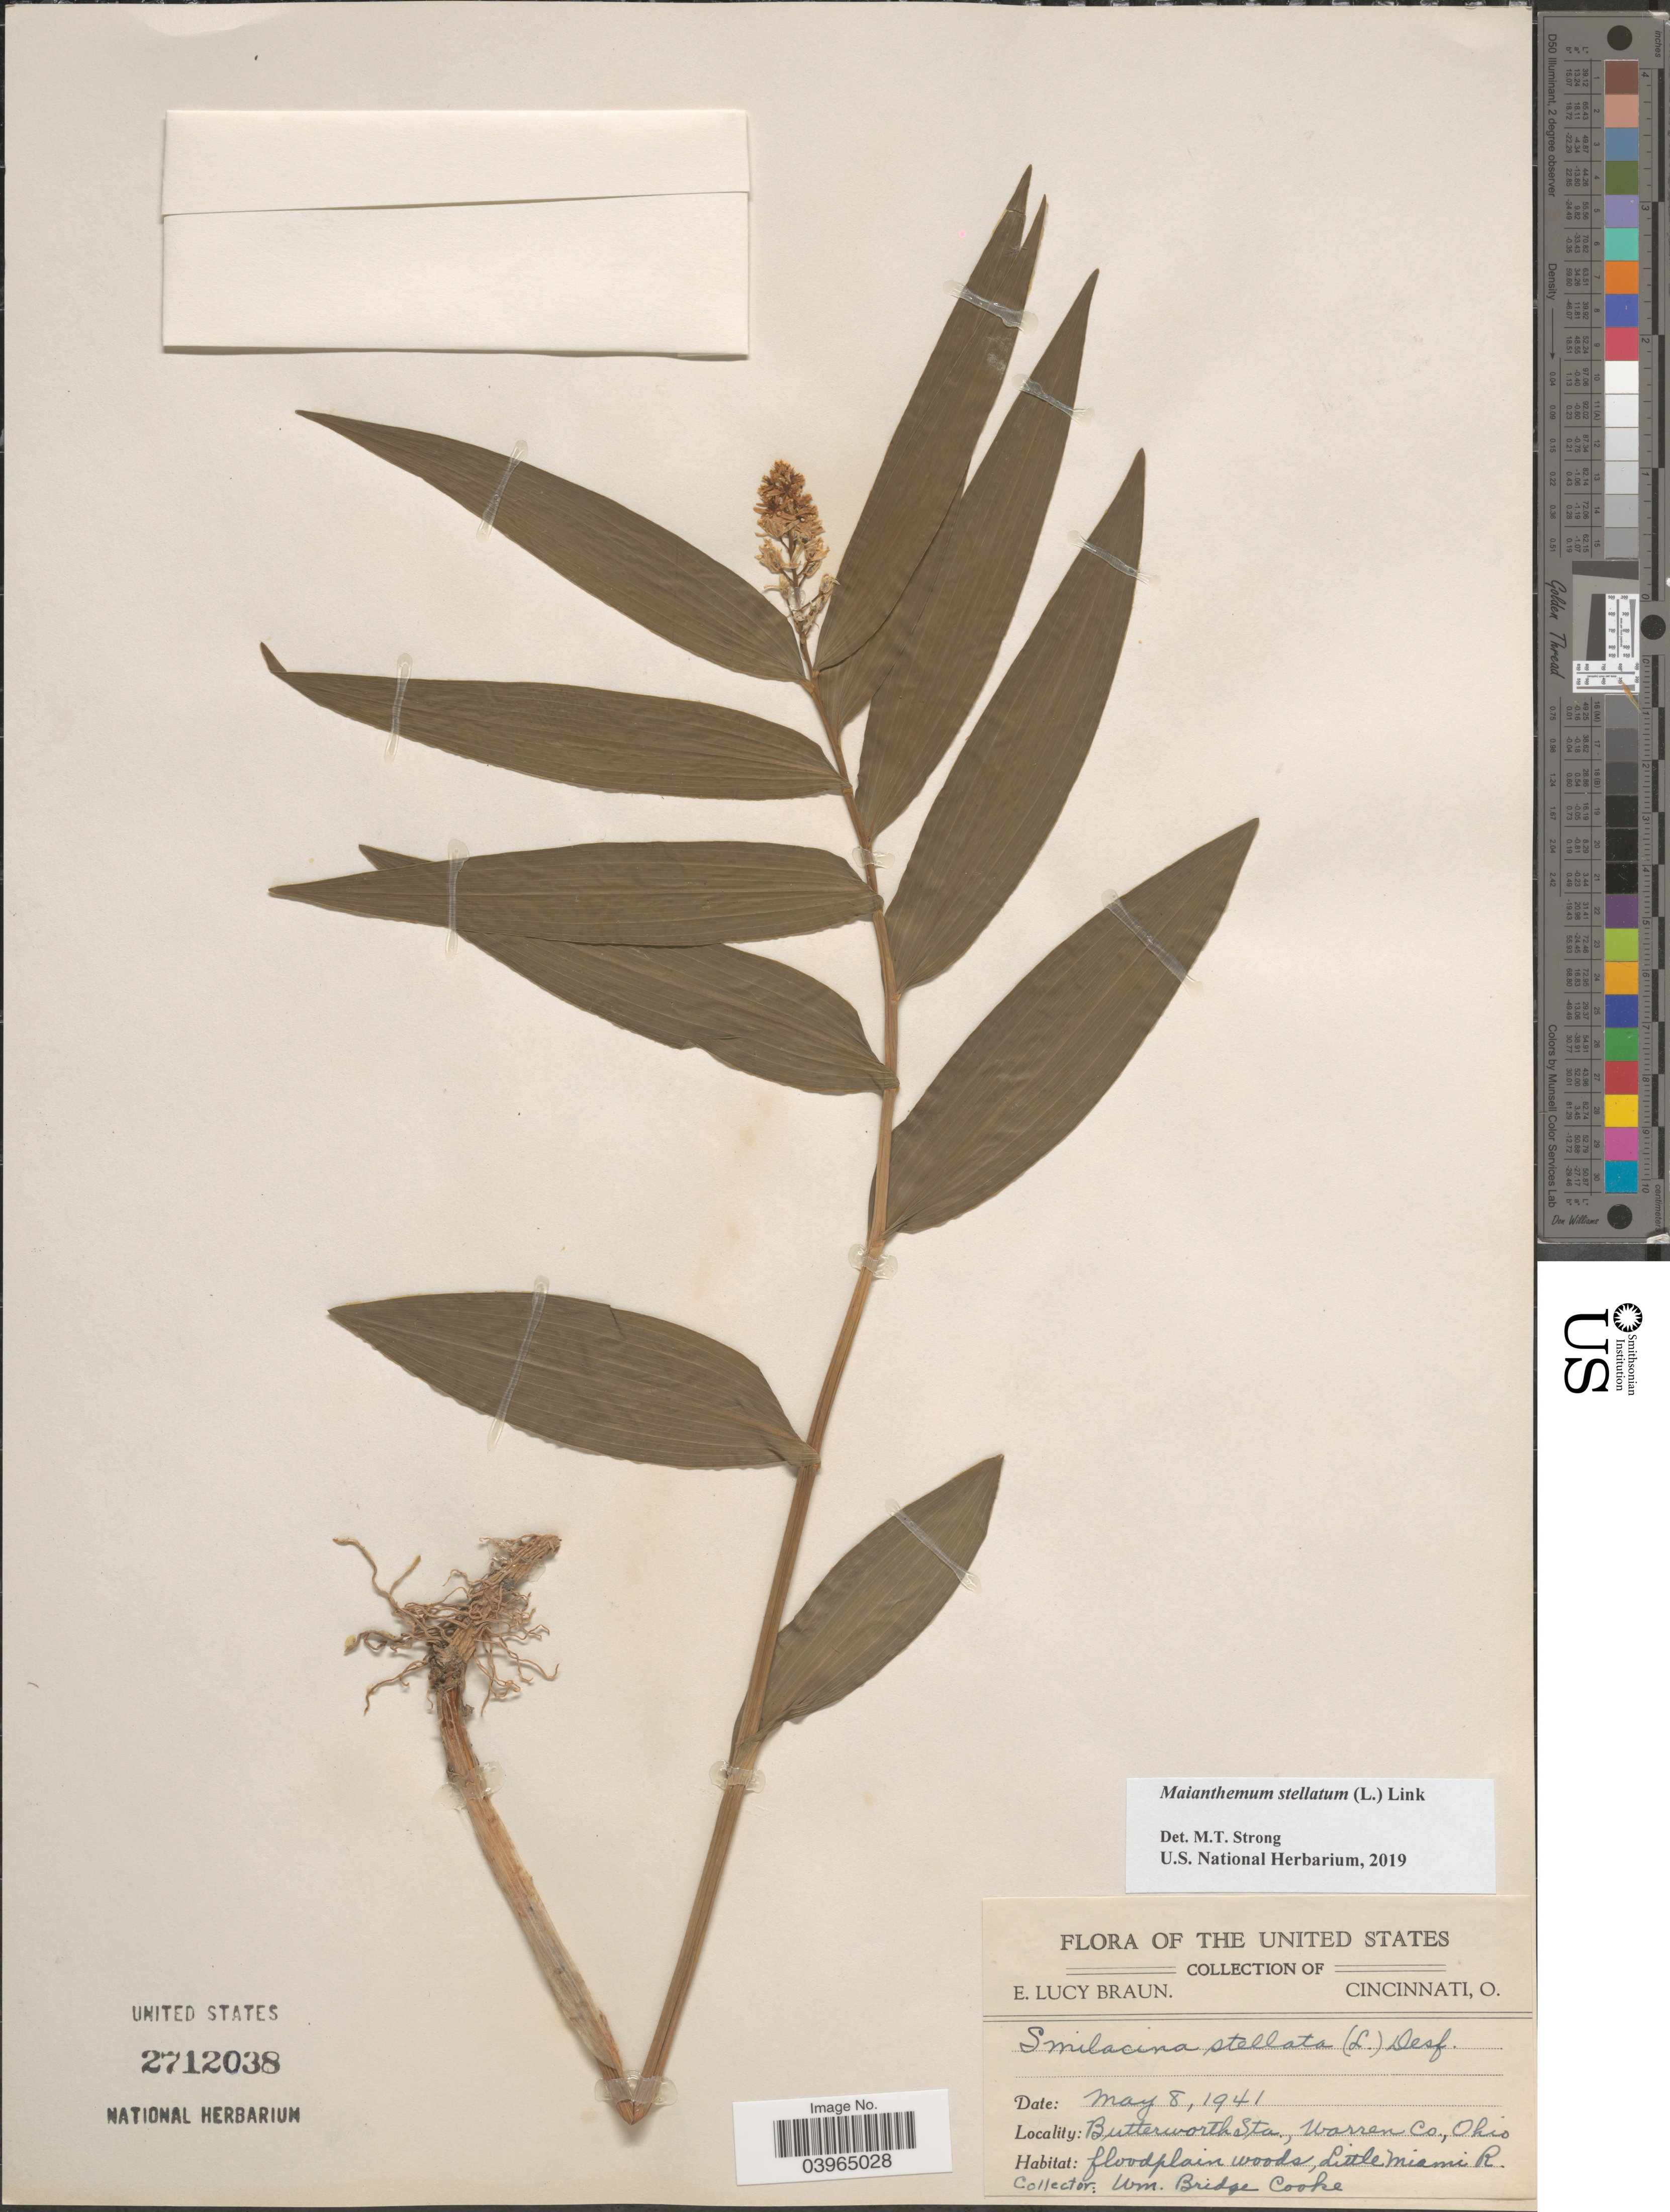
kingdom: Plantae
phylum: Tracheophyta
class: Liliopsida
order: Asparagales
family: Asparagaceae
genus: Maianthemum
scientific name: Maianthemum stellatum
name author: (L.) Link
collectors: W. B. Cooke & E. L. Braun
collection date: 1941-05-08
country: United States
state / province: Ohio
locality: Butterworth Sta., Warren Co. Floodplain woods, Little Miami R.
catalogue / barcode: US 2712038